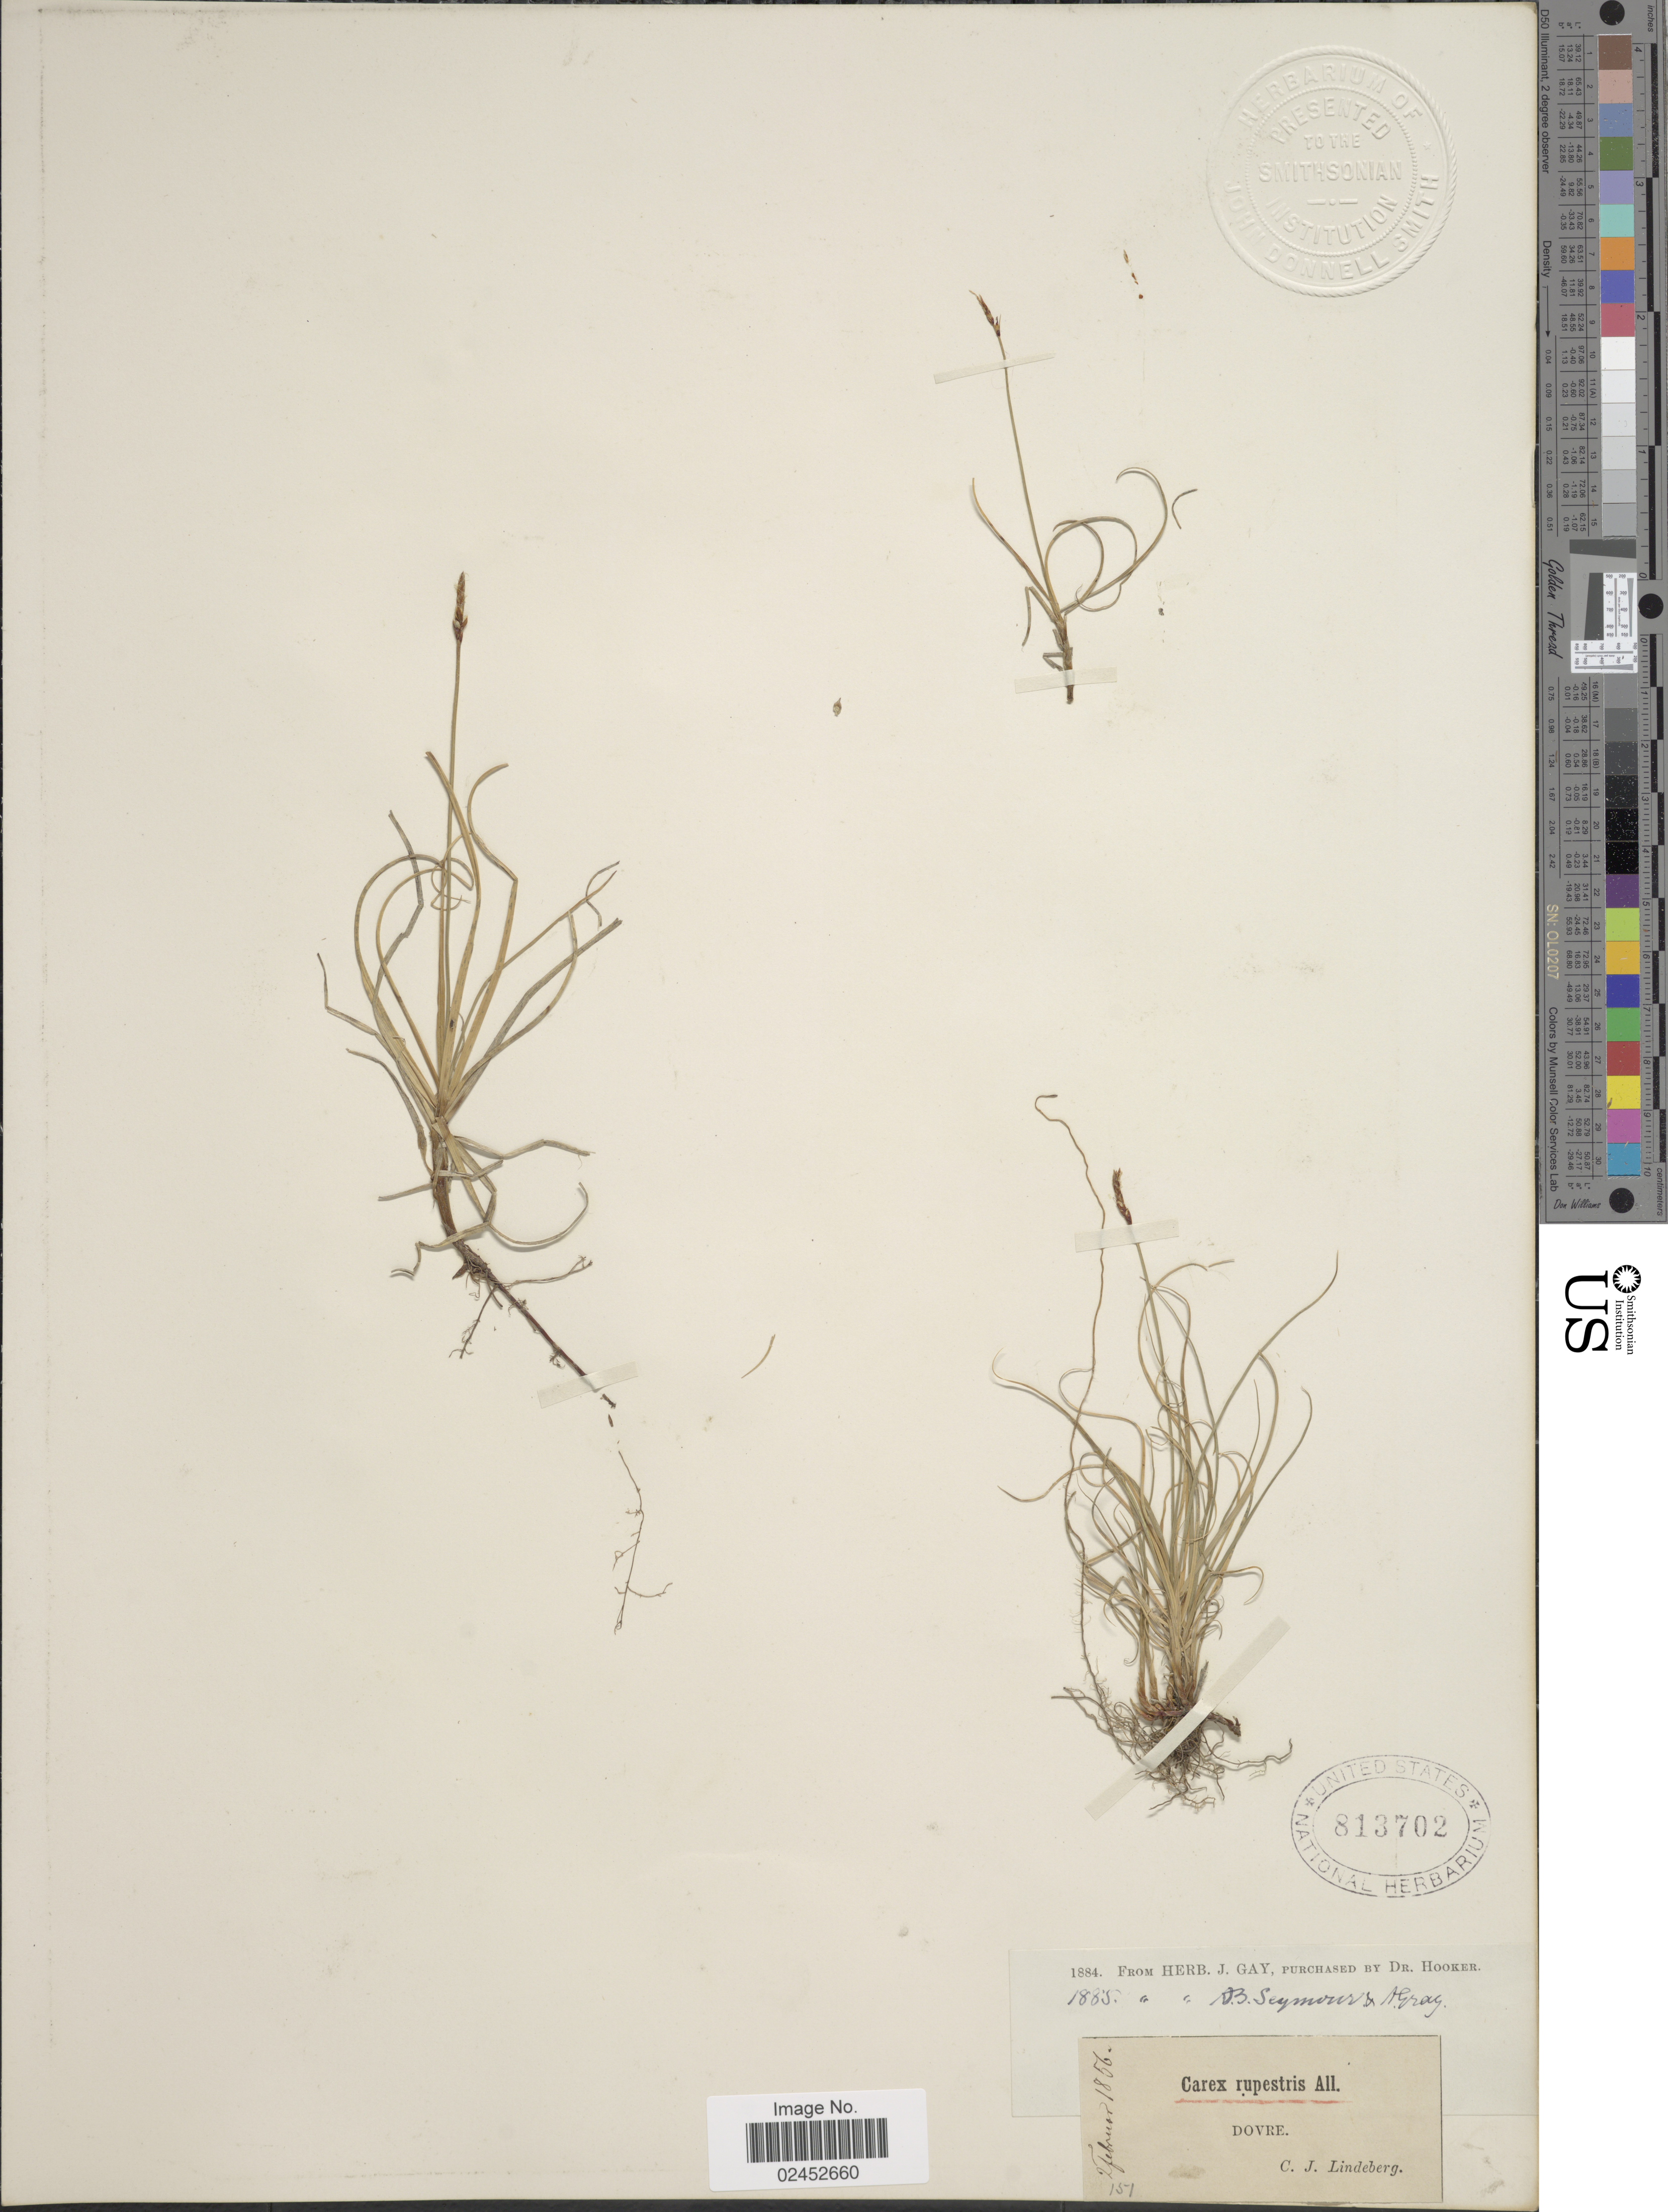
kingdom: Plantae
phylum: Tracheophyta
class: Liliopsida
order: Poales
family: Cyperaceae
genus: Carex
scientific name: Carex rupestris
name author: All.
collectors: C. Lindeberg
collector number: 151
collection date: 1856-02-02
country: Norway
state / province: Oppland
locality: Dovre.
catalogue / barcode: US 813702